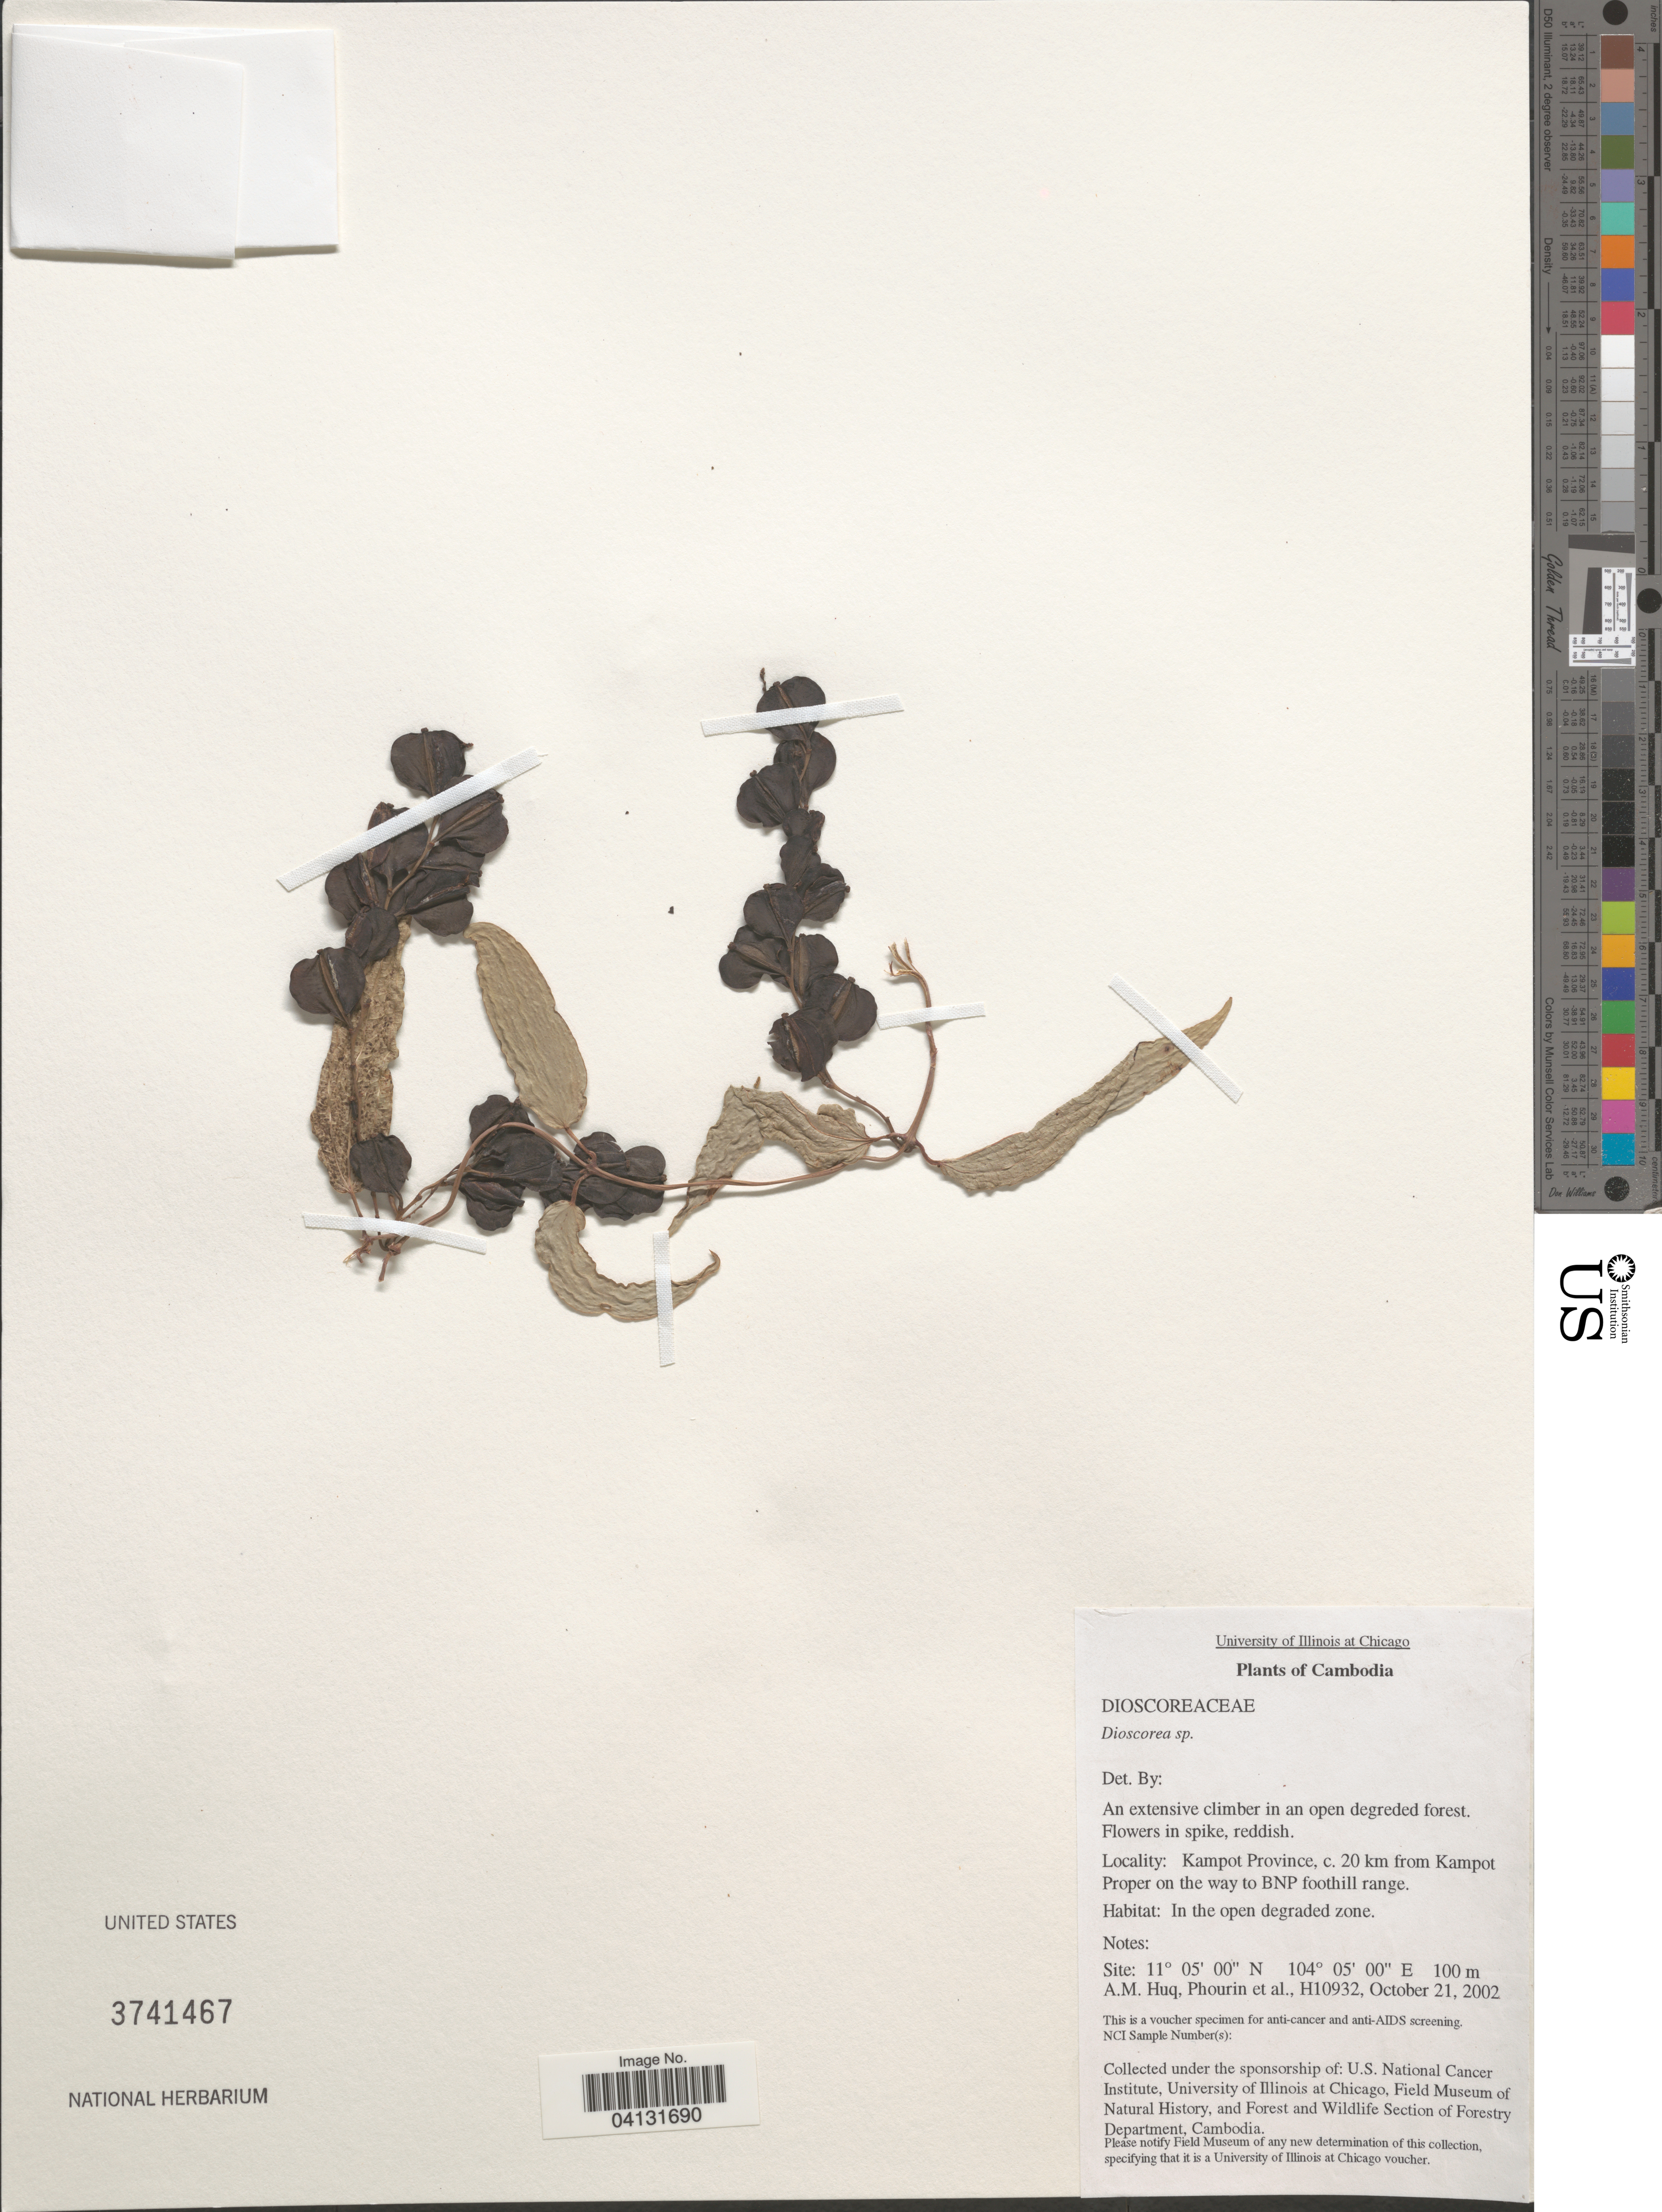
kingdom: Plantae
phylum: Tracheophyta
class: Liliopsida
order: Dioscoreales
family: Dioscoreaceae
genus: Dioscorea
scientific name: Dioscorea sp.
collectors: A. M. Huq, -- Phourin & et al.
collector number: H10932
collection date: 2002-10-21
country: Cambodia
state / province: Kâmpât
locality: Kampot Province, c. 20 km from Kampot Proper on the way to BNP foothill range.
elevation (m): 100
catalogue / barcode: US 3741467